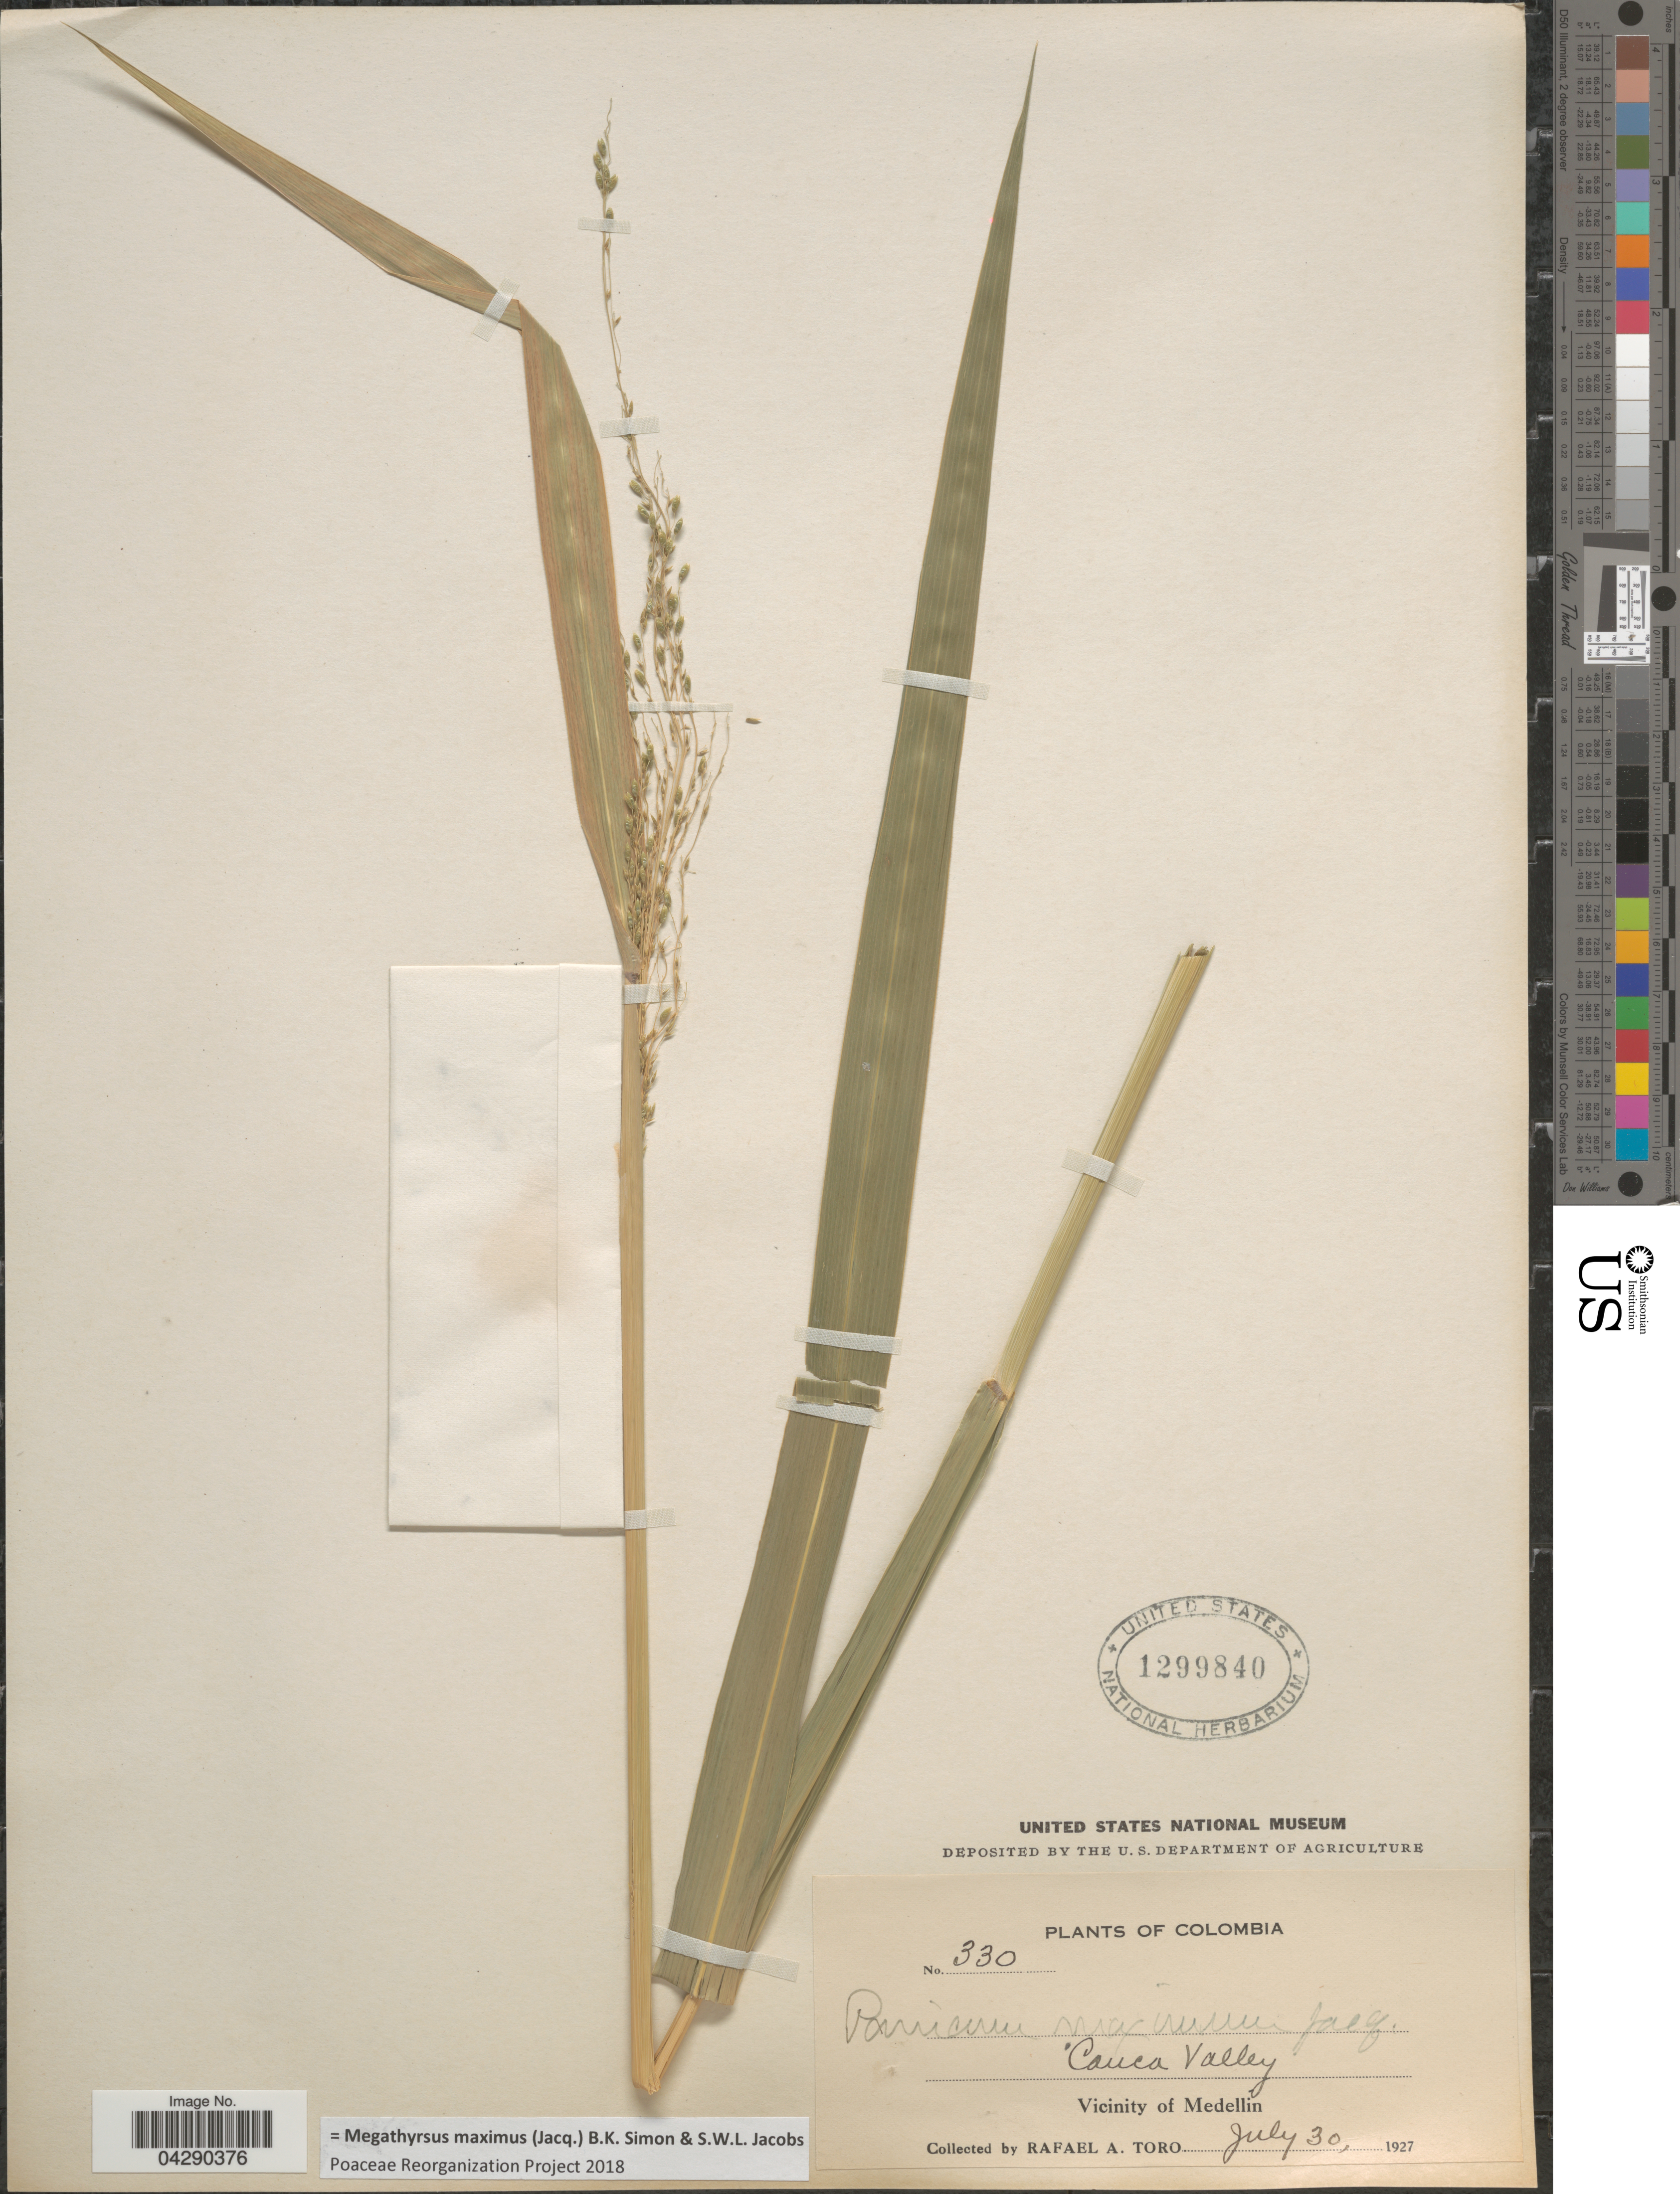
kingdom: Plantae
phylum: Tracheophyta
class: Liliopsida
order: Poales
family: Poaceae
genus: Megathyrsus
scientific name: Megathyrsus maximus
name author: (Jacq.) B.K. Simon & S.W.L. Jacobs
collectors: R. A. Toro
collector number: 330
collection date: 1927-07-30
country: Colombia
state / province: Cauca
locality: Cauca Valley. Vicinity of Medellin.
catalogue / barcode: US 1299840